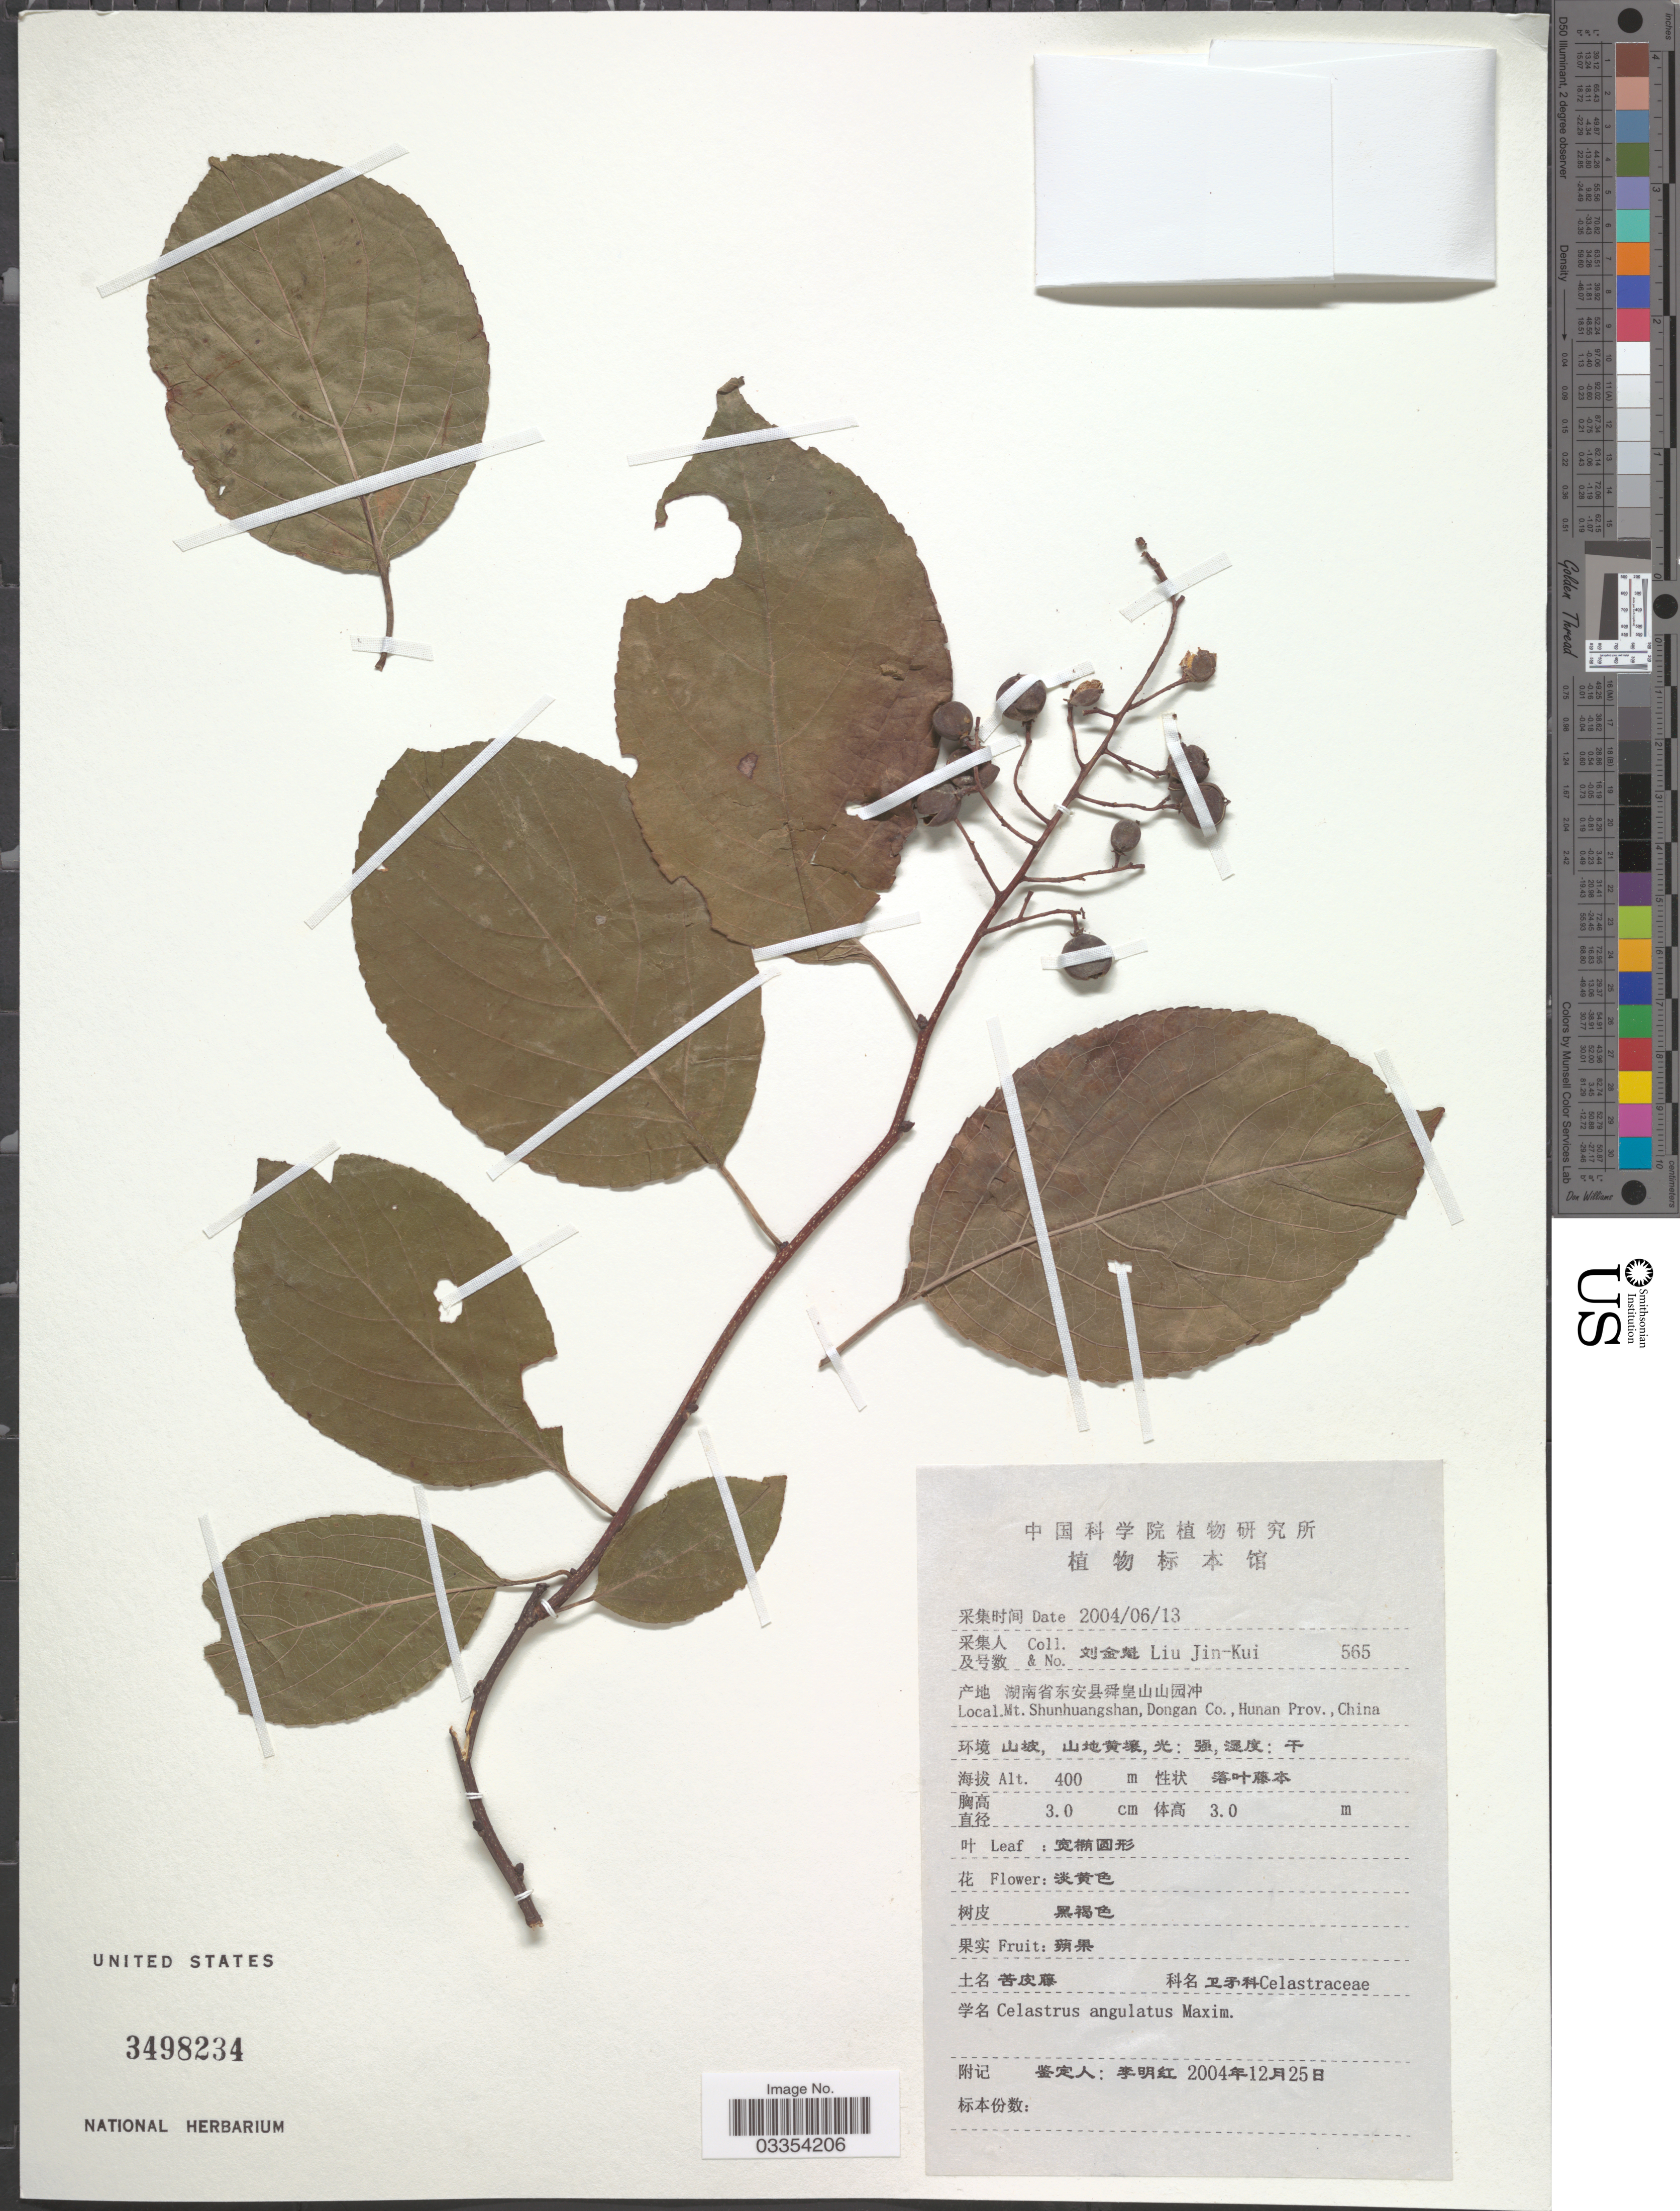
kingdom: Plantae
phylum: Tracheophyta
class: Magnoliopsida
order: Celastrales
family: Celastraceae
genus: Celastrus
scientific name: Celastrus angulatus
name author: Maxim.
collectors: Liu Jin-Kui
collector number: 565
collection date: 2004-06-13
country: China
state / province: Hunan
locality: Mt. Shunhuangshan, Dongan Co.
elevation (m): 400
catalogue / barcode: US 3498234